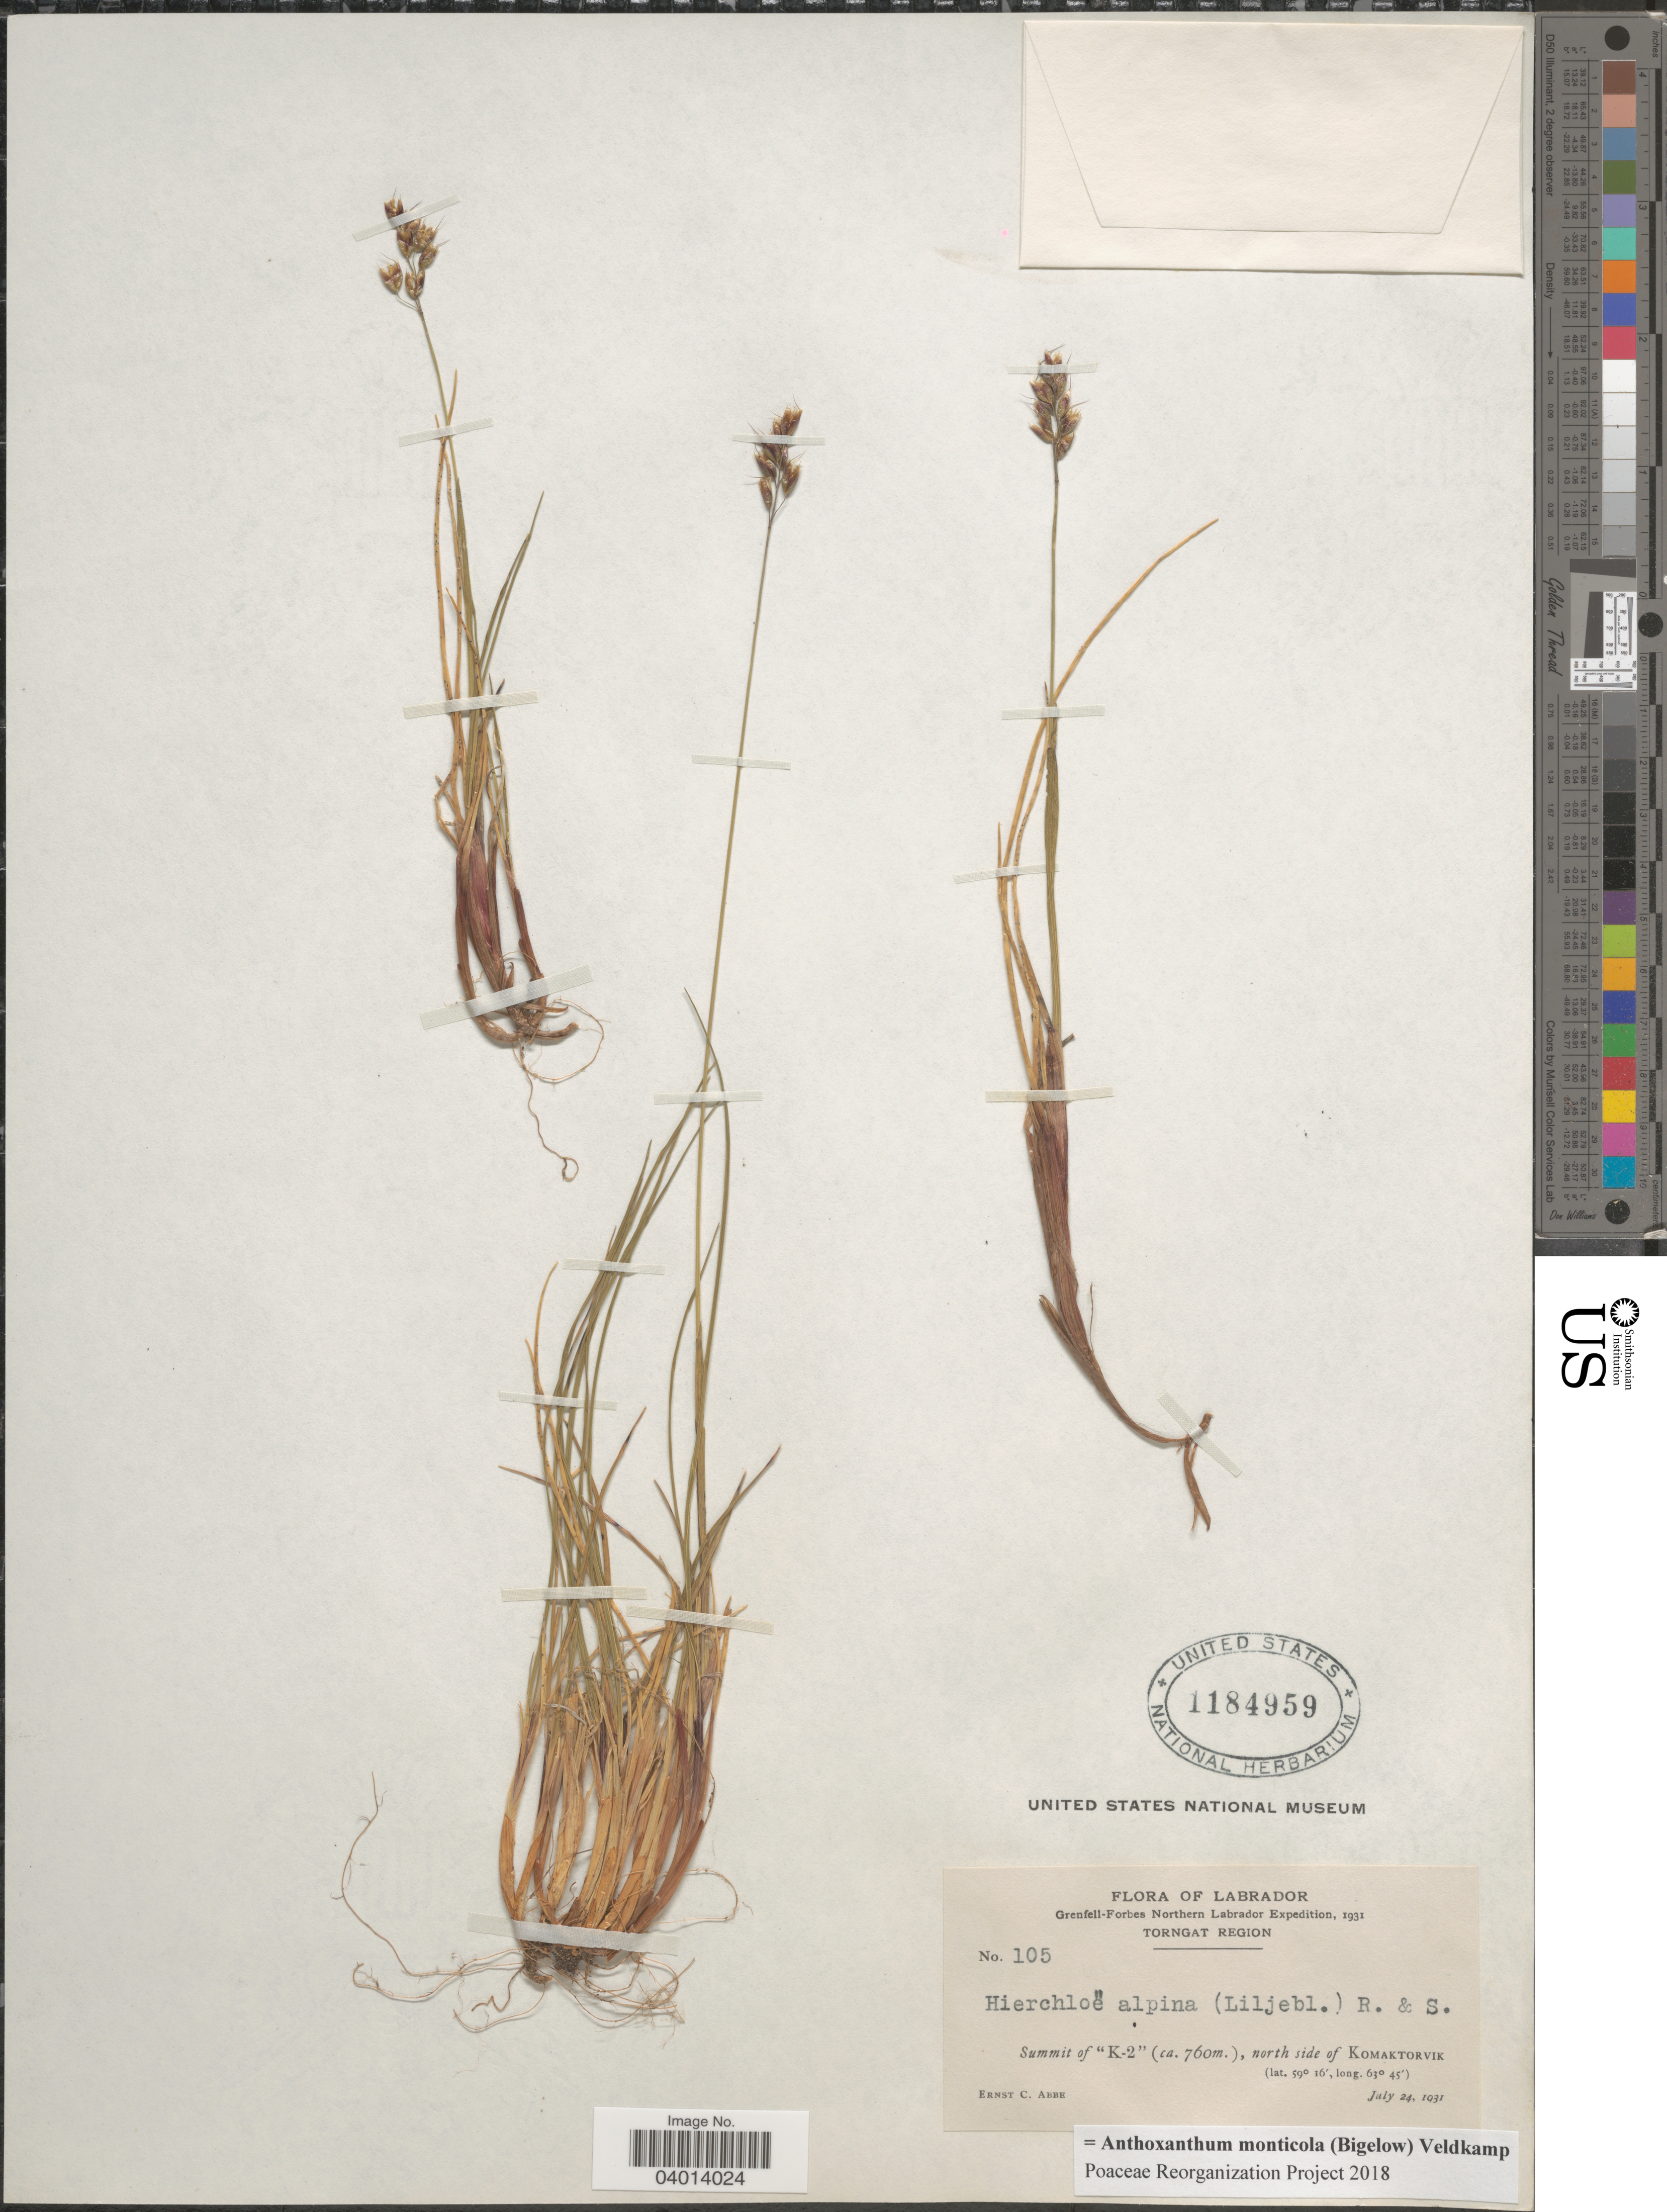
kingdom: Plantae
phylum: Tracheophyta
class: Liliopsida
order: Poales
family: Poaceae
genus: Anthoxanthum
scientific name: Anthoxanthum monticola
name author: (Bigelow) Veldkamp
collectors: E. C. Abbe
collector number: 105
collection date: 1931-07-24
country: Canada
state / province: Newfoundland and Labrador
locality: Labrador. Northern Labrador. Summit of "K-2", north side of Komaktorvik.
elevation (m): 760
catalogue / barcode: US 1184959